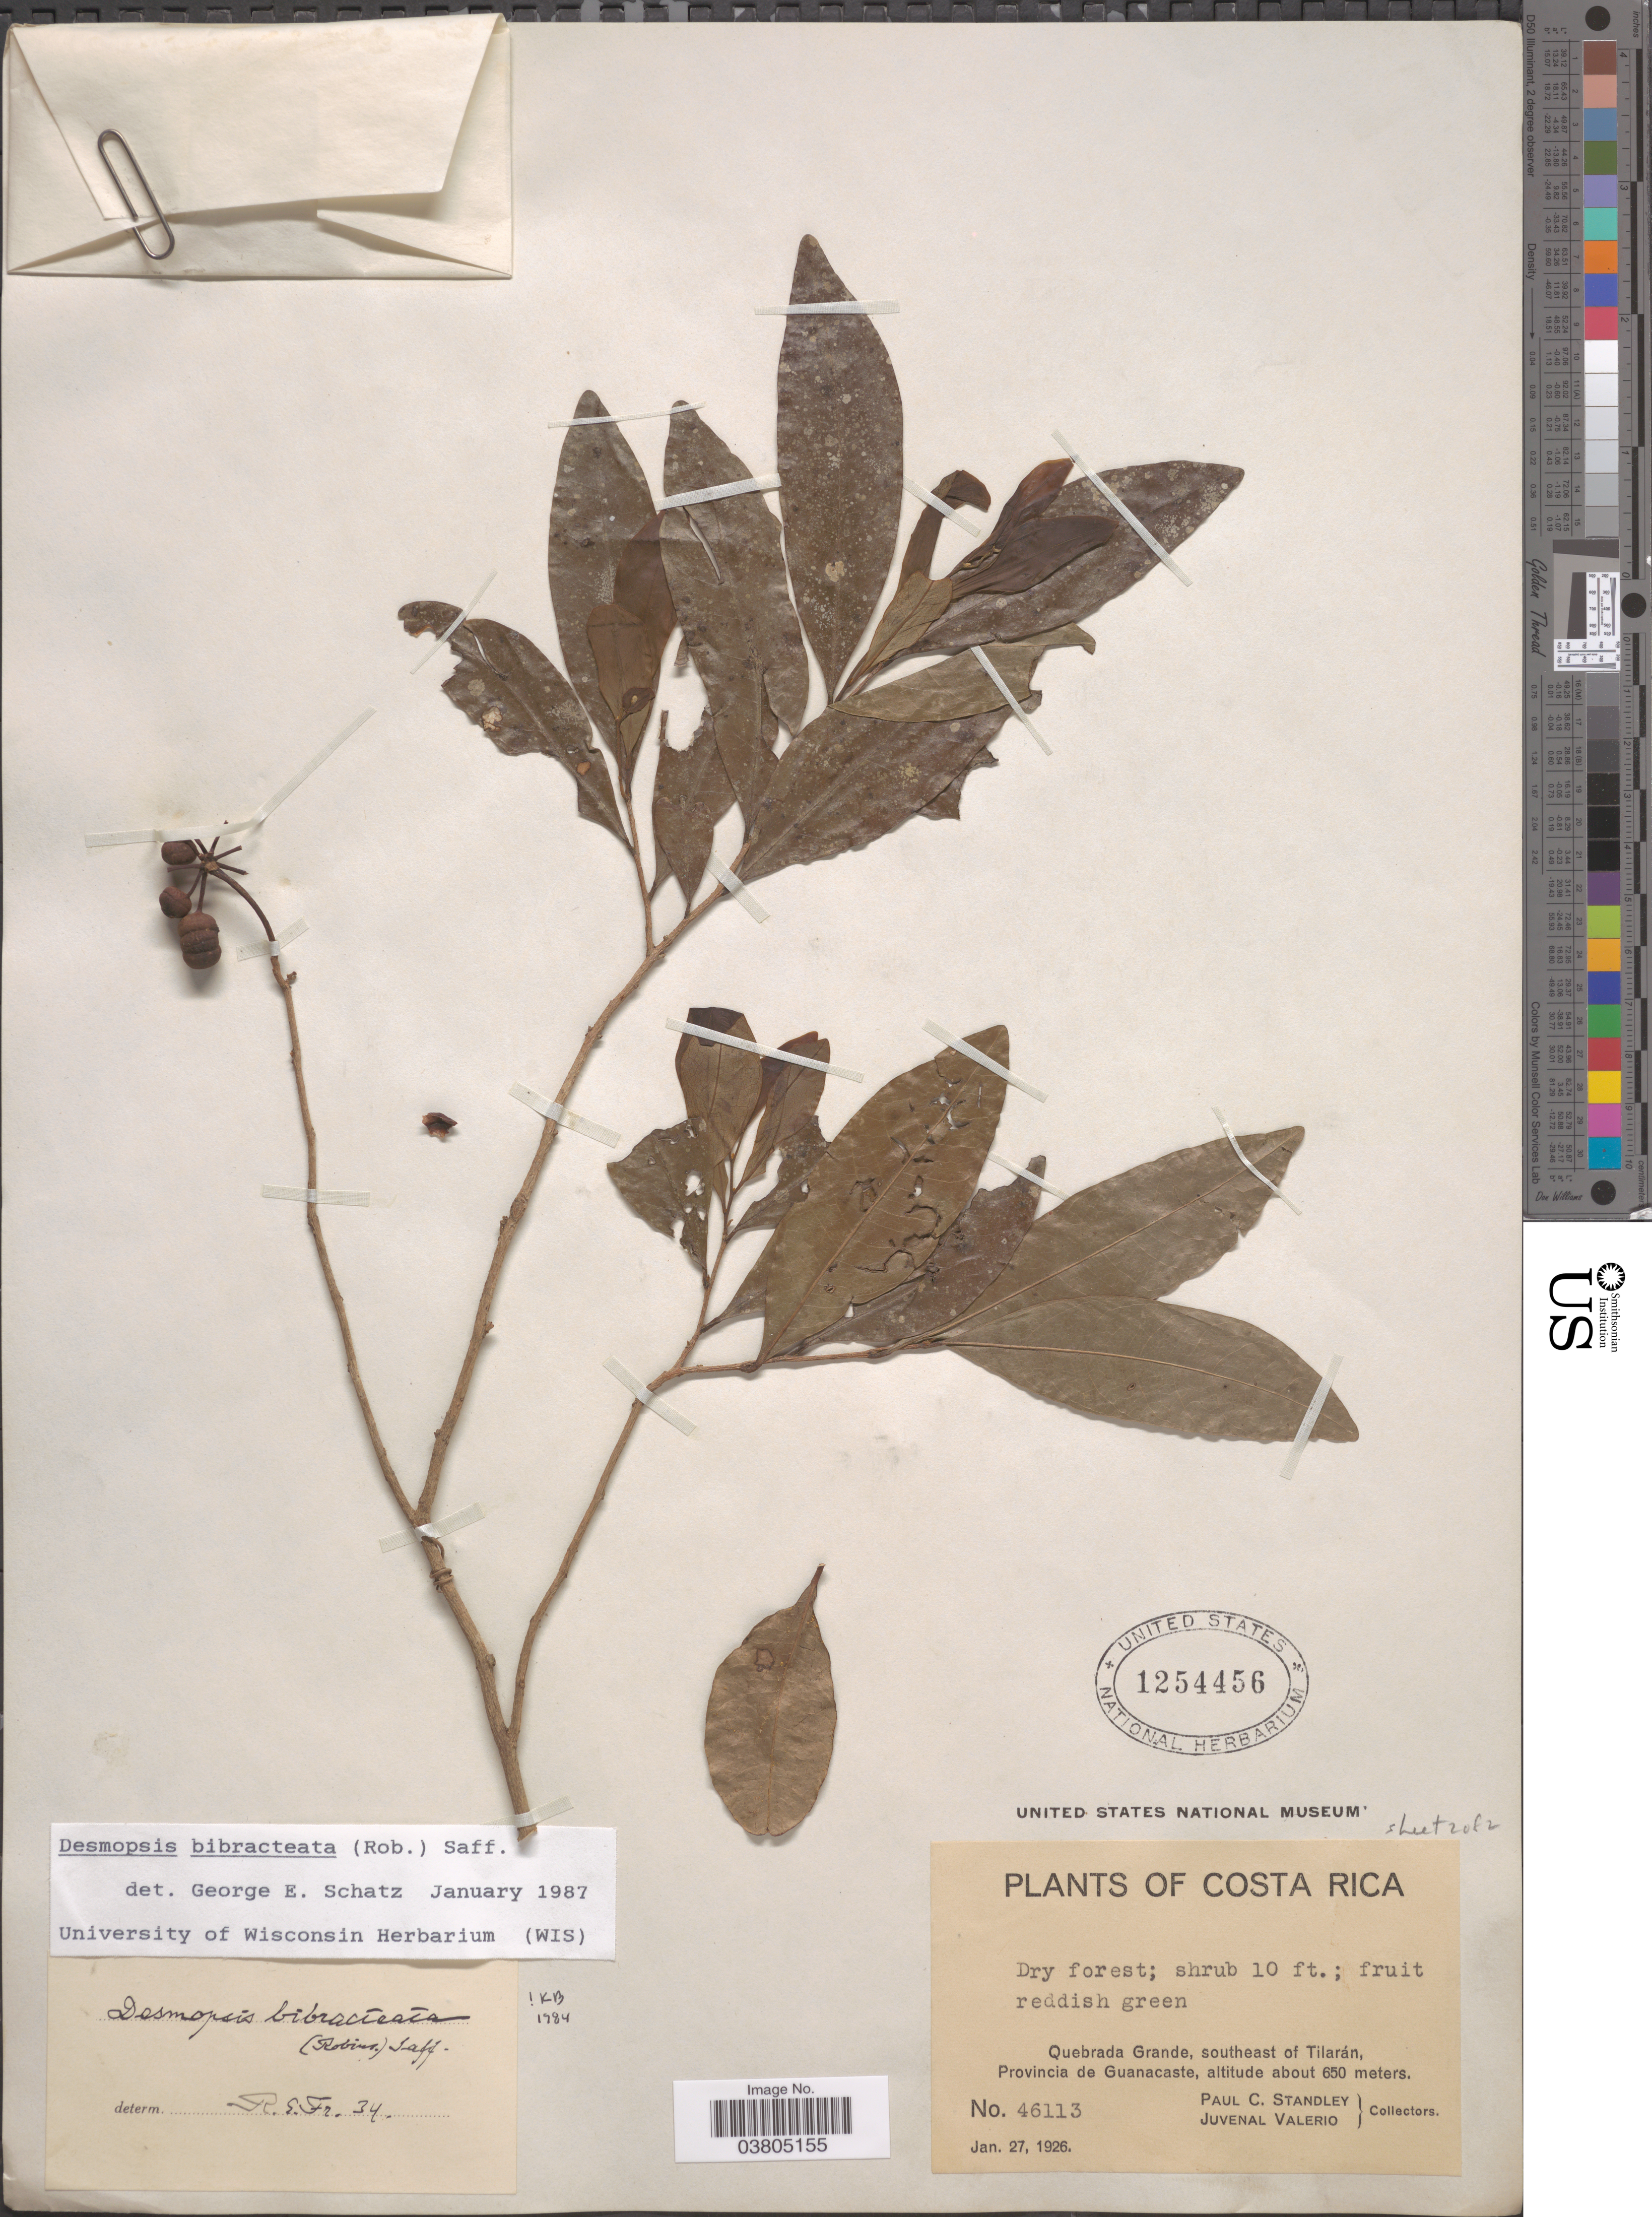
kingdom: Plantae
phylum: Tracheophyta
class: Magnoliopsida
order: Magnoliales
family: Annonaceae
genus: Desmopsis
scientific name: Desmopsis bibracteata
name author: (B.L. Rob.) Saff.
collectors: P. C. Standley & J. Valerio R.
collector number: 46113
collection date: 1926-01-27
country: Costa Rica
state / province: Guanacaste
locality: Quebrada Grande, southeast of Tilarán.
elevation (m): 650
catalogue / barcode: US 1254456